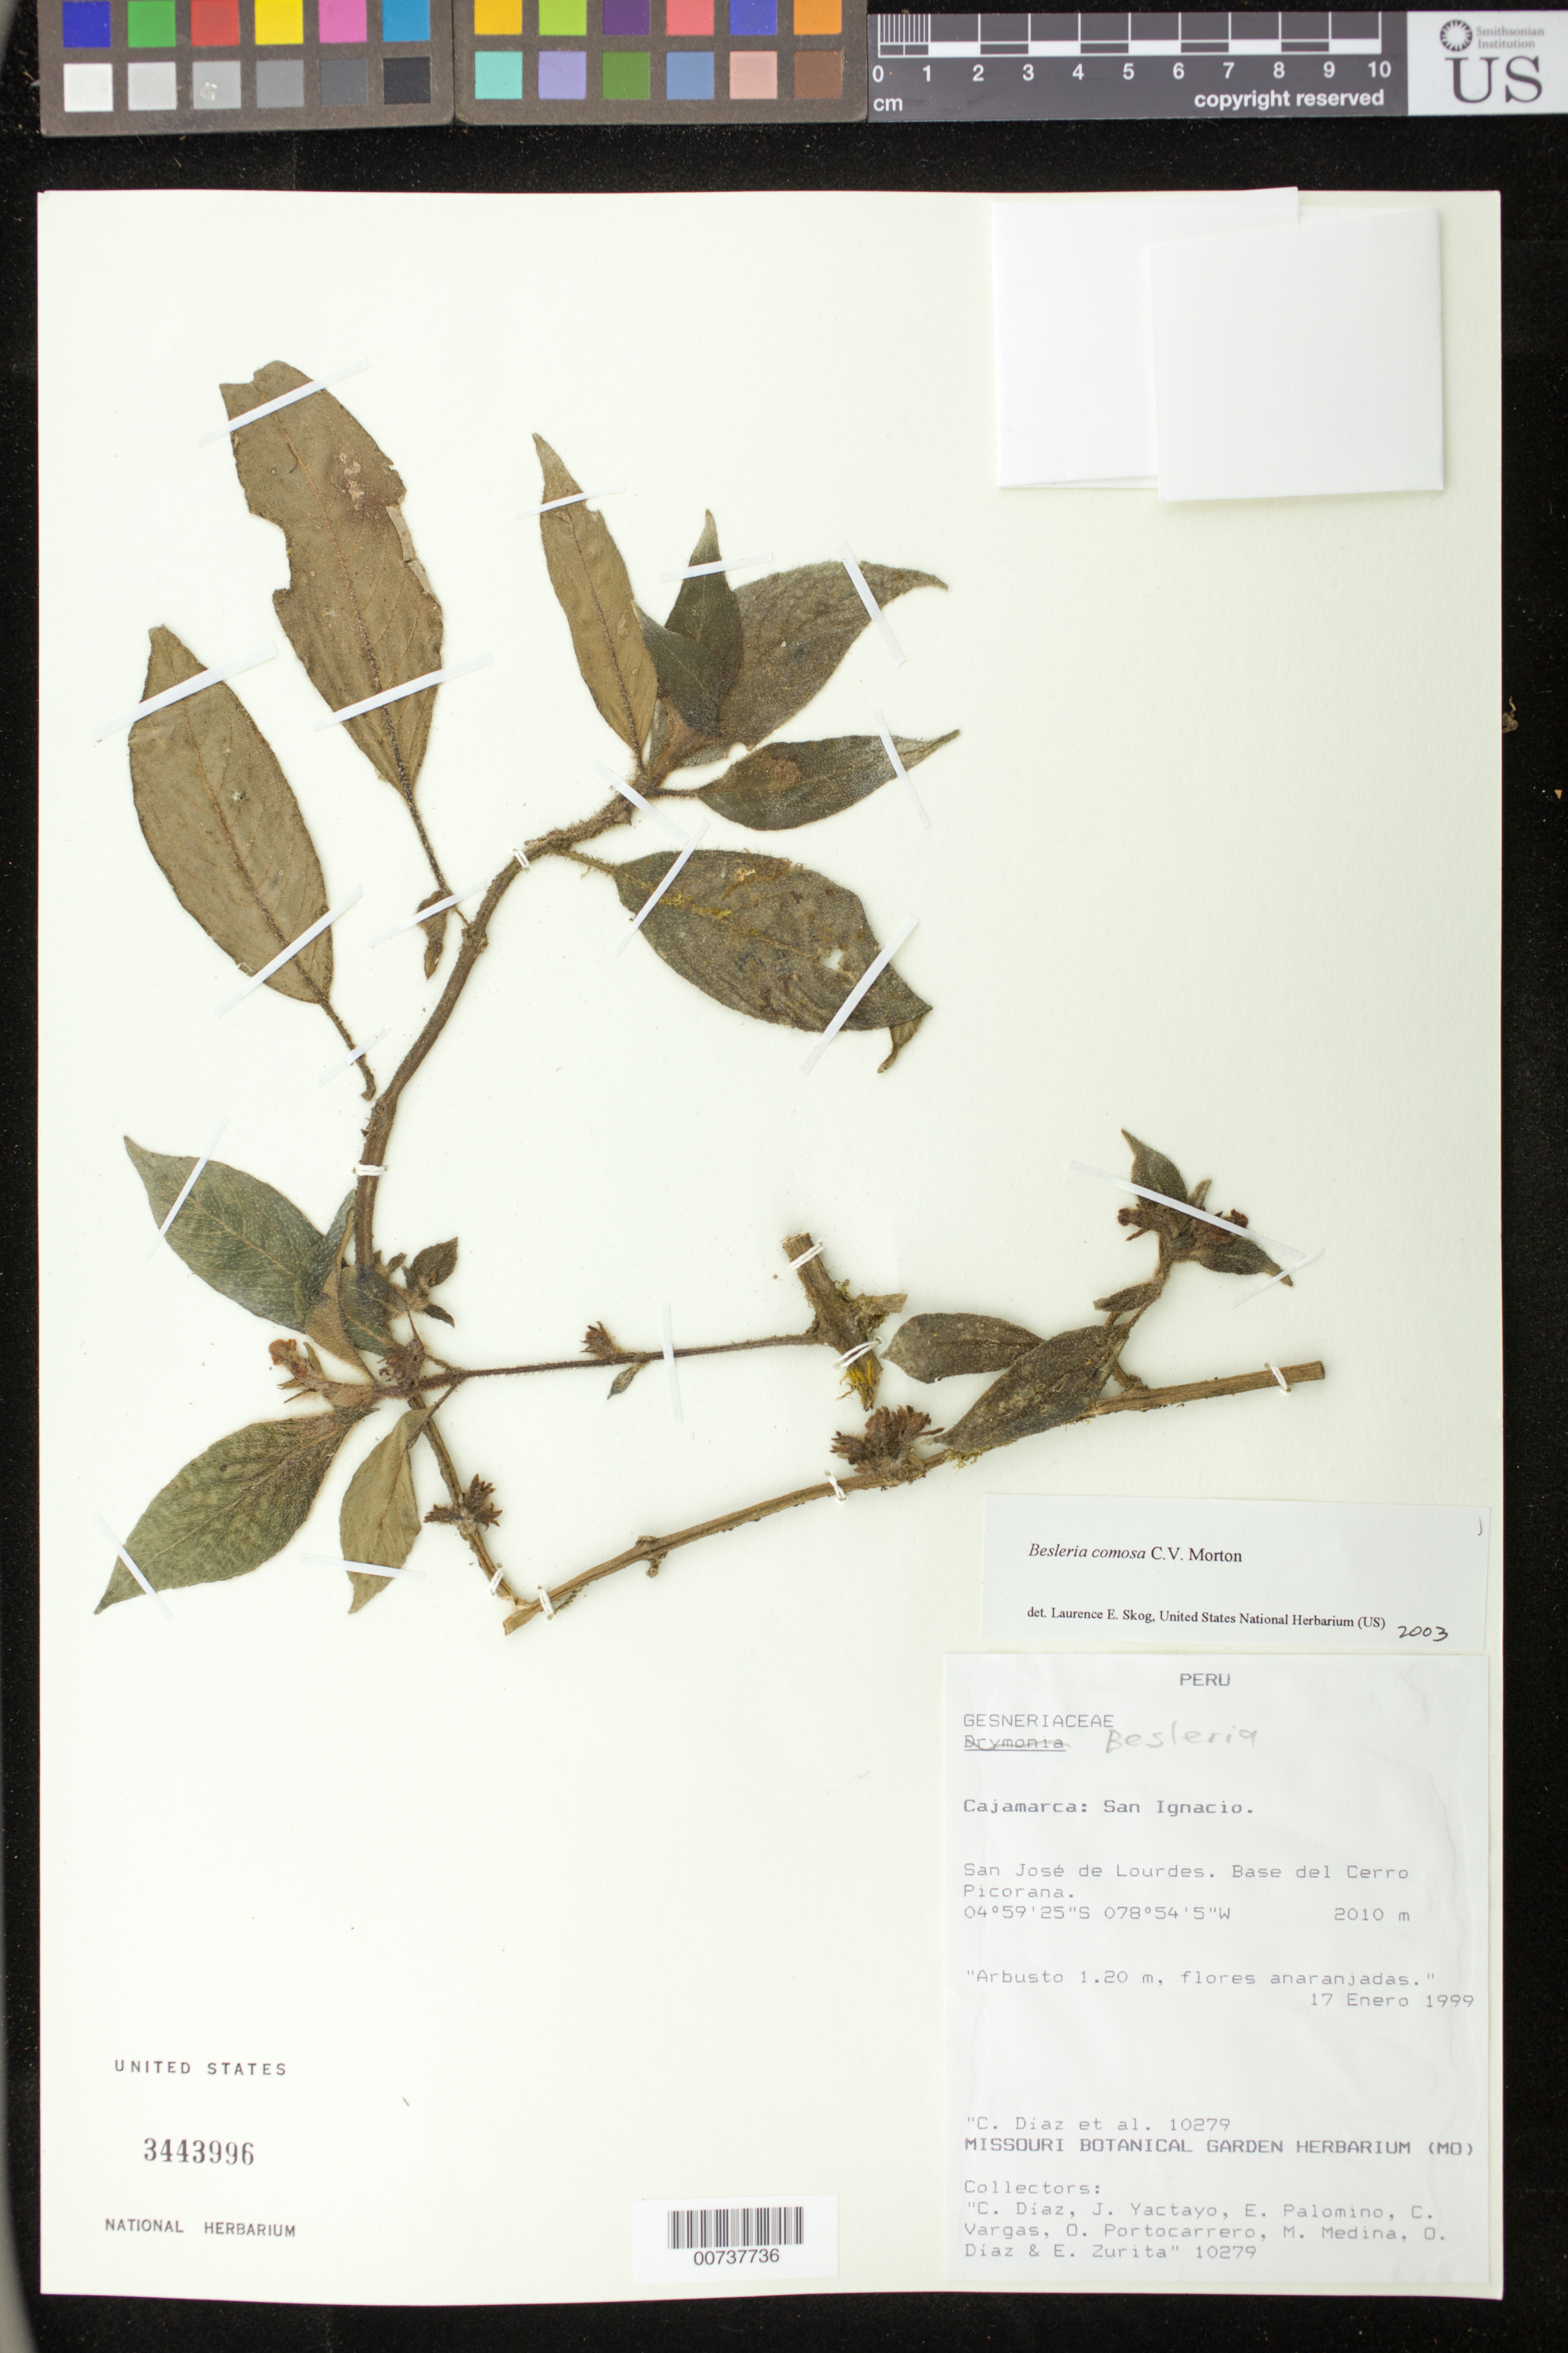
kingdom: Plantae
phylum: Tracheophyta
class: Magnoliopsida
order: Lamiales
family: Gesneriaceae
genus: Besleria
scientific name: Besleria comosa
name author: C.V. Morton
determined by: Skog, Laurence E.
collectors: C. Díaz S. & et al.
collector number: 10279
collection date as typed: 17 Jan 1999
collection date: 1999-01-17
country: Peru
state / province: Cajamarca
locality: Prov. San Ignacio, San José de Lourdes, base del Cerro Picorana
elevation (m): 2010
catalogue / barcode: US 3443996